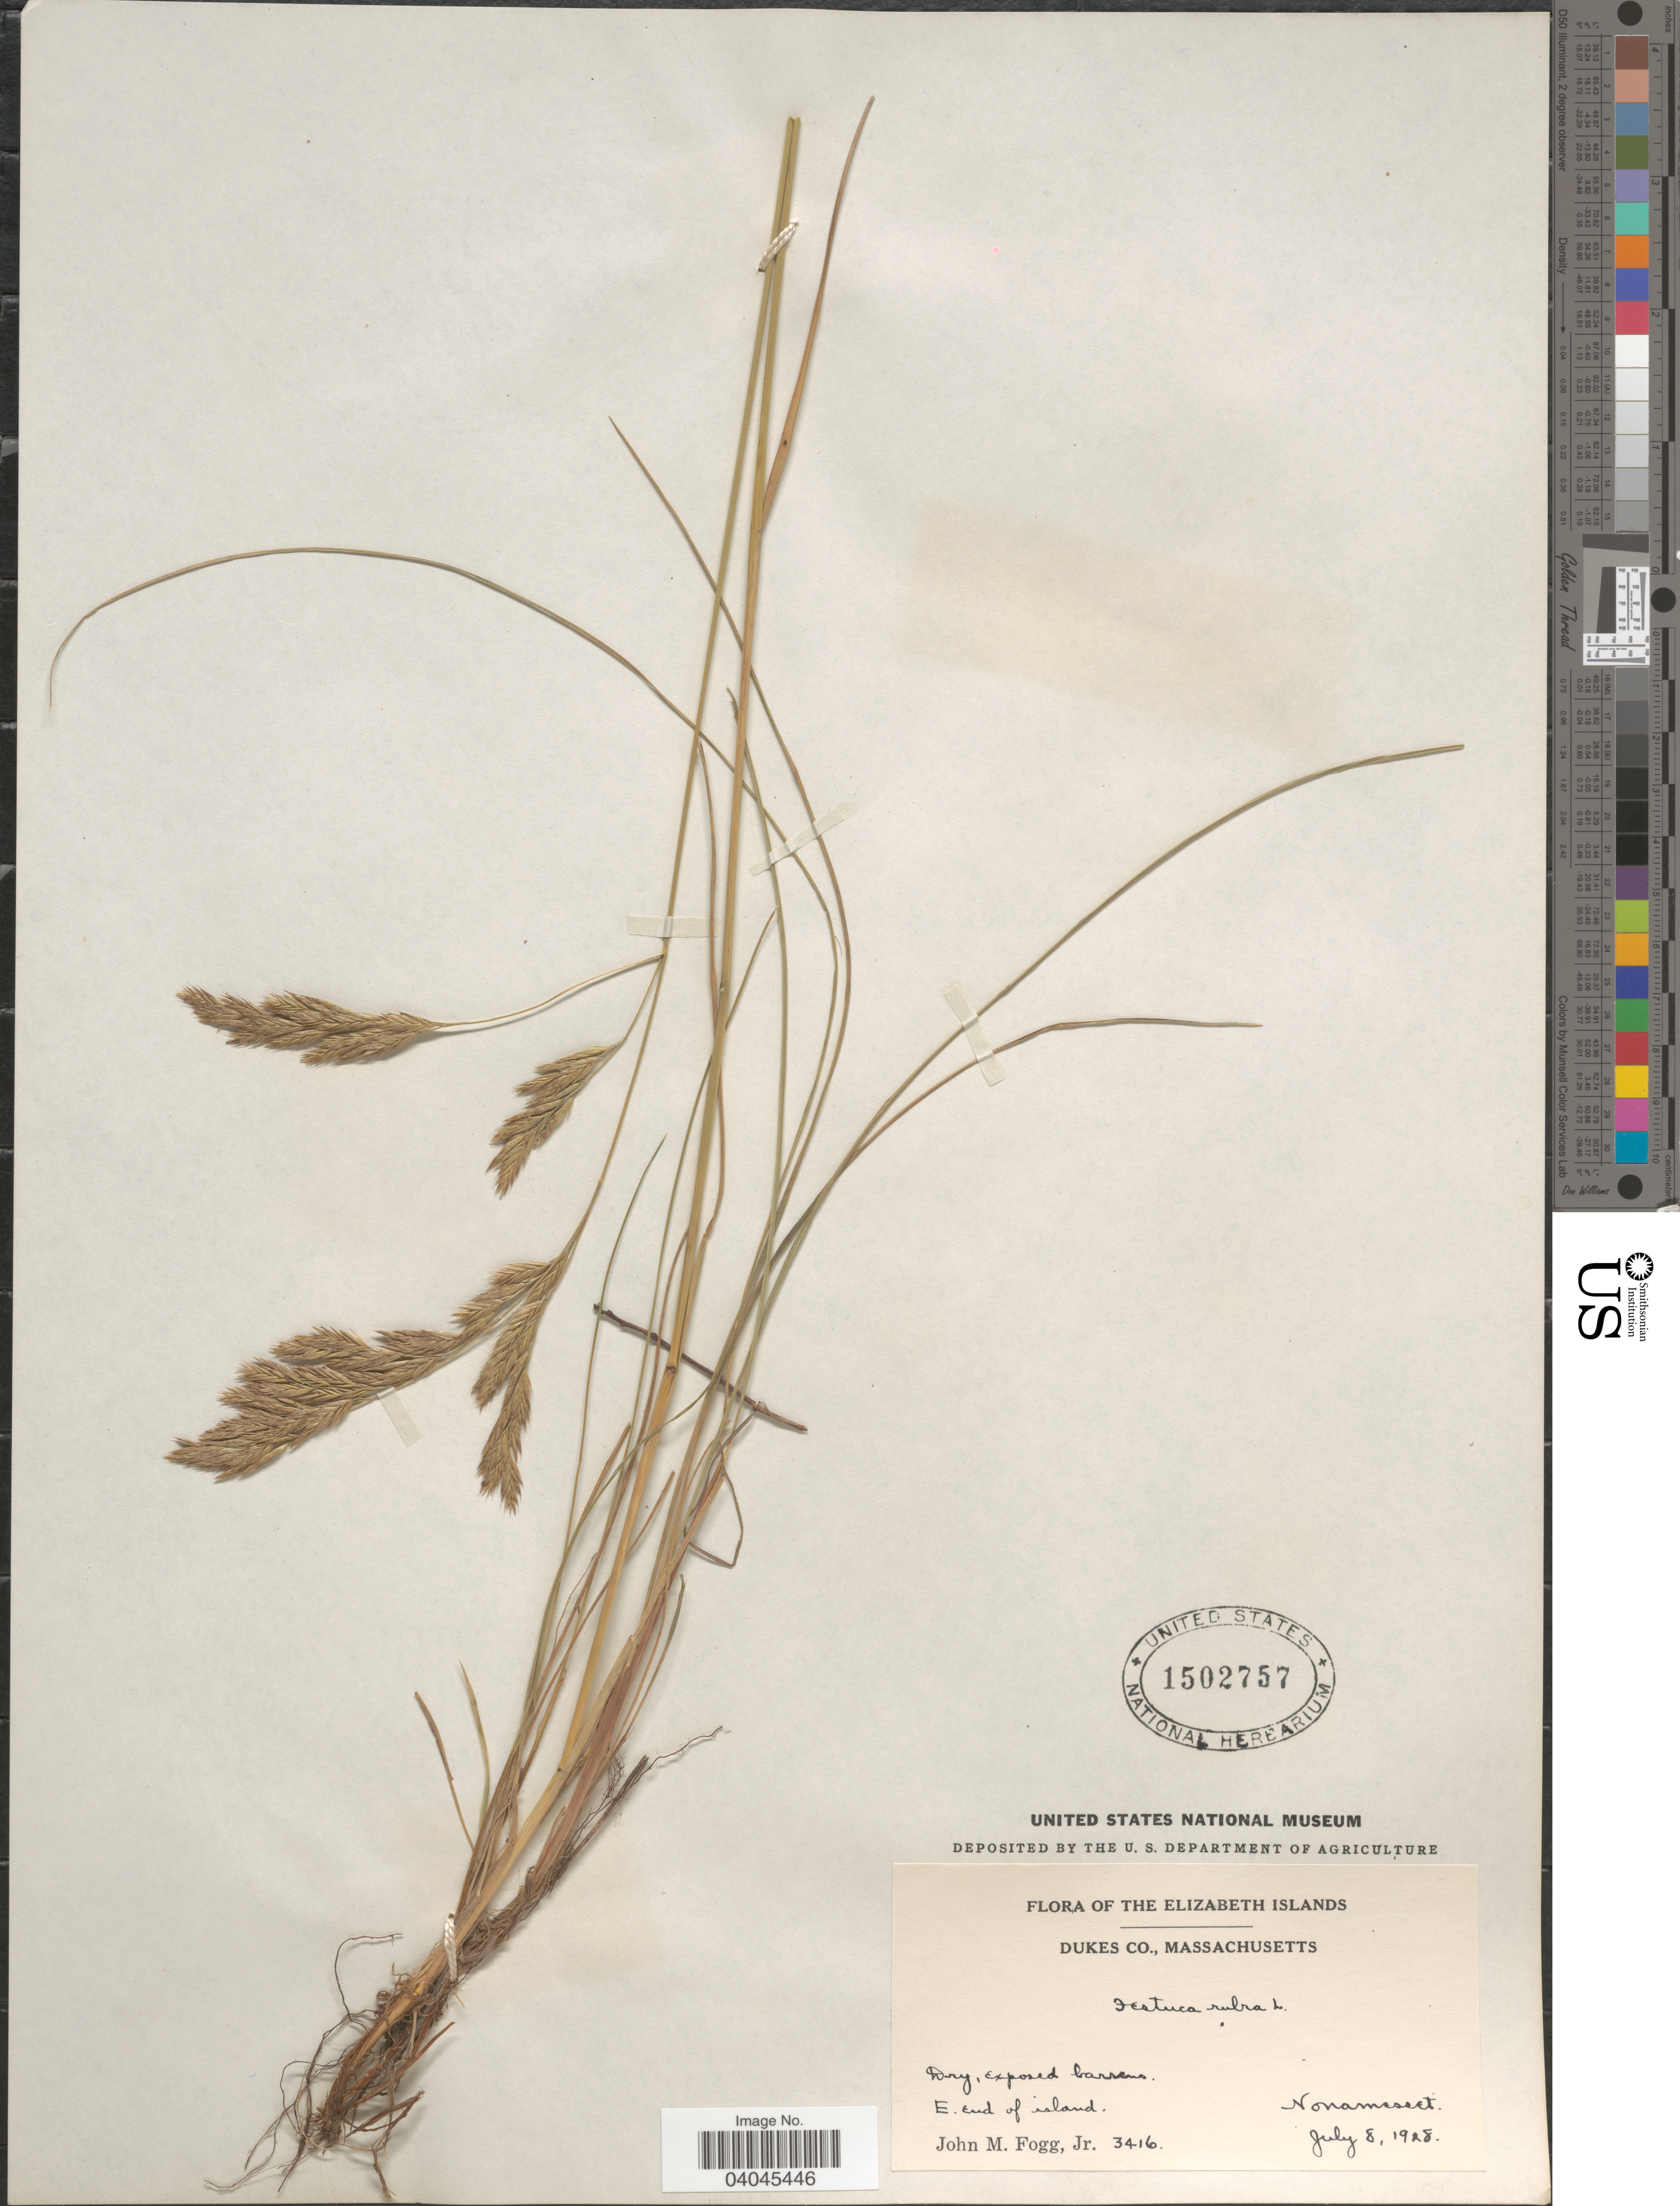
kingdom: Plantae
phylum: Tracheophyta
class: Liliopsida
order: Poales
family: Poaceae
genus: Festuca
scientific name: Festuca rubra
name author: L.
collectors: J. Fogg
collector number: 3416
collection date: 1928-07-08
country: United States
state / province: Massachusetts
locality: Elizabeth Islands. Dukes Co. E. End of island. Nonamesset.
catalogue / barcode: US 1502757